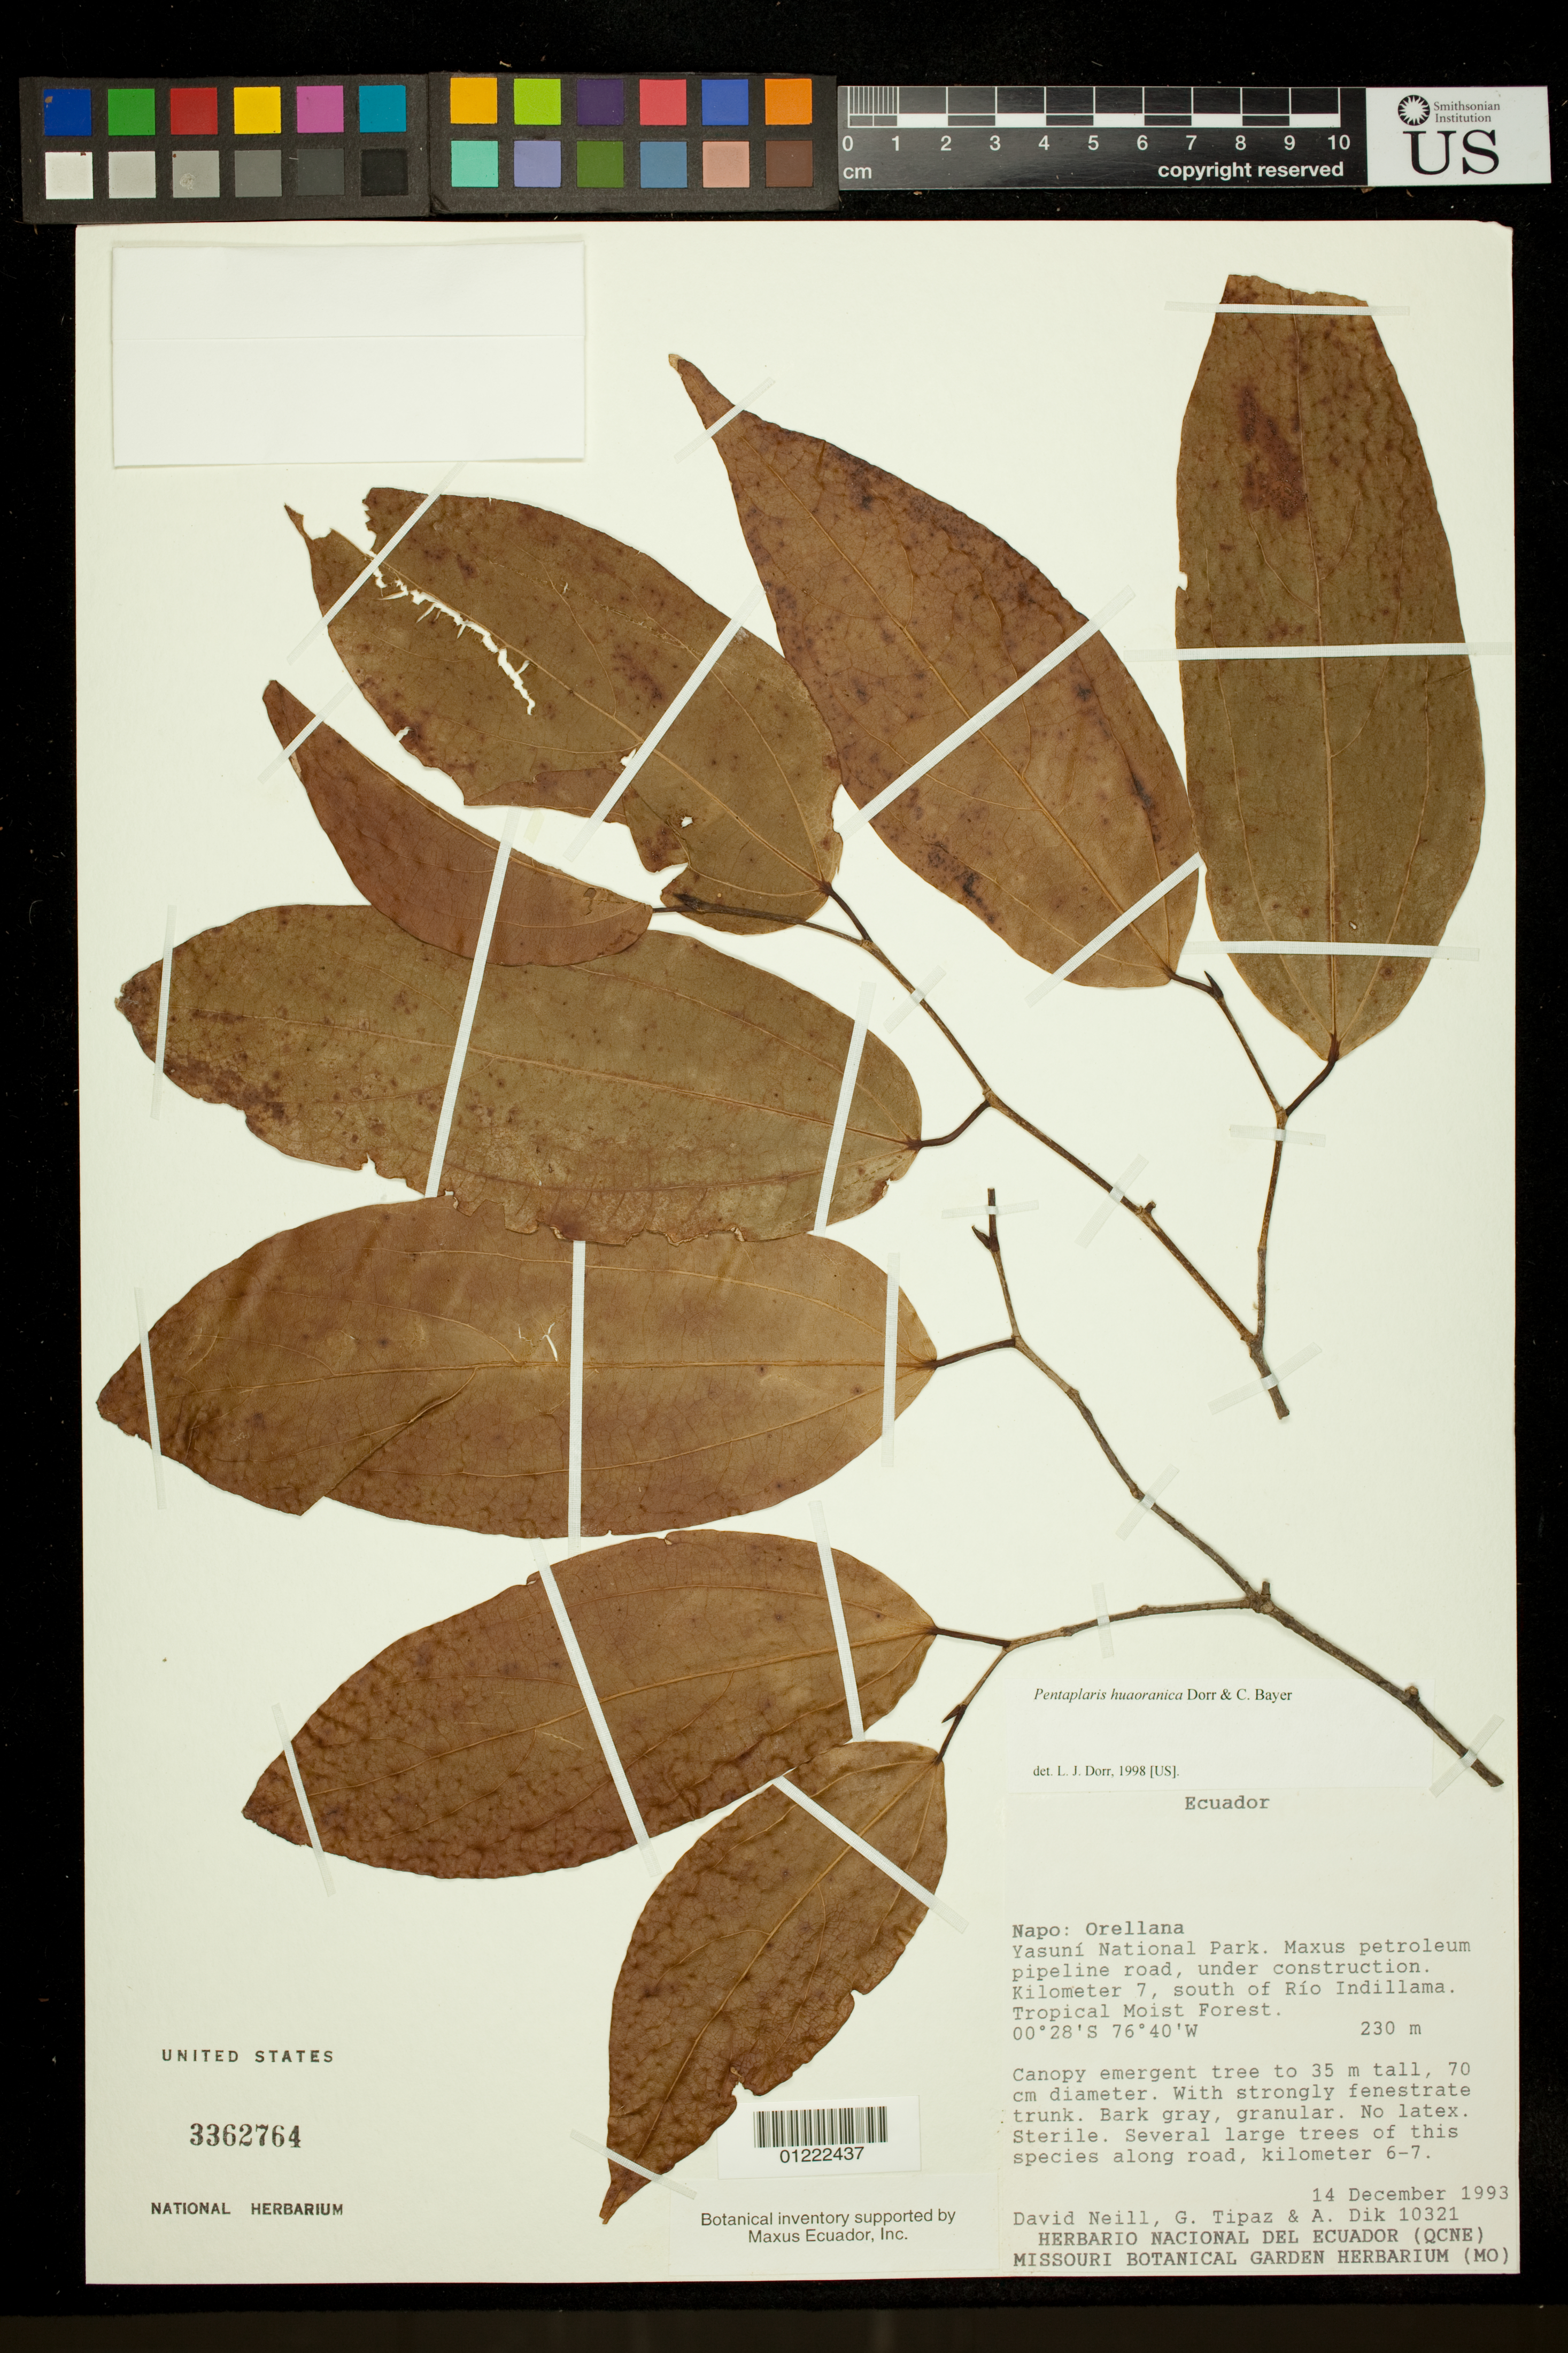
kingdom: Plantae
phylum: Tracheophyta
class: Magnoliopsida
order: Malvales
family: Malvaceae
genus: Pentaplaris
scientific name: Pentaplaris huaoranica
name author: Dorr & C. Bayer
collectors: D. A. Neill, G. Tipaz & A. Dik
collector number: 10321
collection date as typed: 12/14/1993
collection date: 1993-12-14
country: Ecuador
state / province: Napo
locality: Napo: Orellana, Yasuní National Park Maxus petroleum pipeline road, under construction. Kilometer 7, south of Río Indillama.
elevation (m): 230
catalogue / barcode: US 3362764